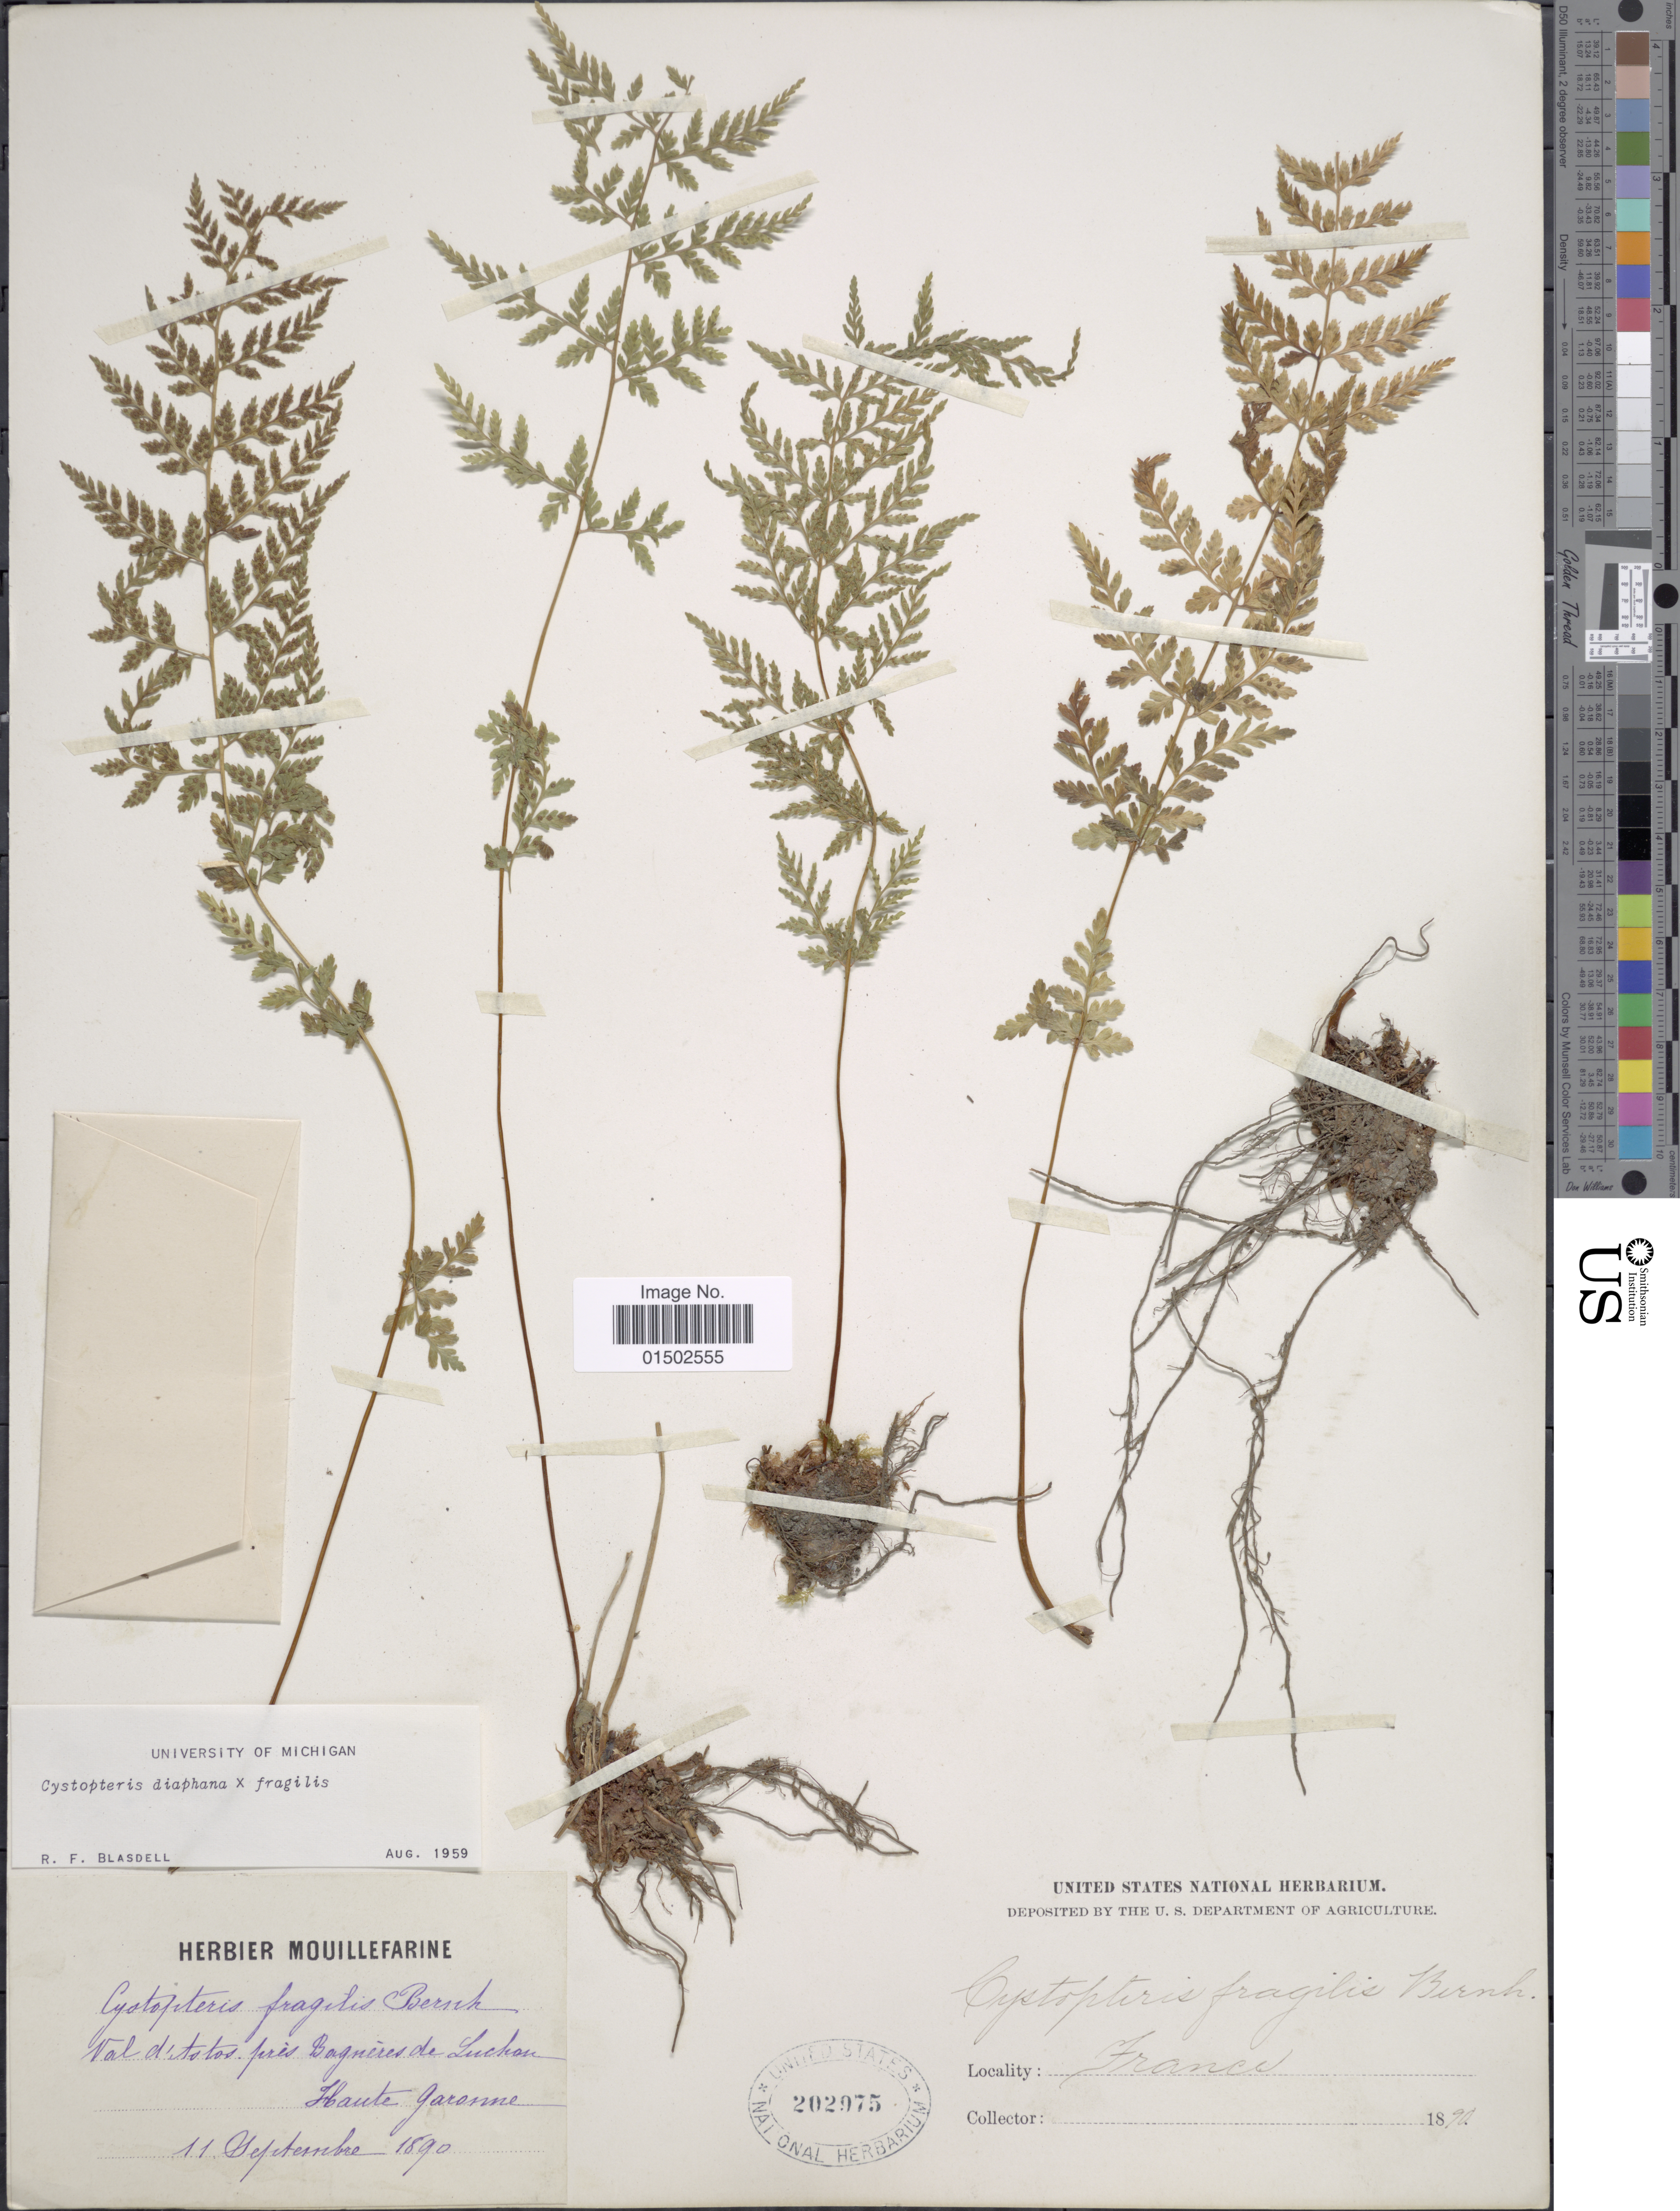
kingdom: Plantae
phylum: Tracheophyta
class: Polypodiopsida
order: Polypodiales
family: Cystopteridaceae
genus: Cystopteris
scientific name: Cystopteris diaphana x C. fragilis (L.) Bernh.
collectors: ex herb. Mouillefarine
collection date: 1890-09-11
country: France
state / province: Occitanie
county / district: Haute Garonne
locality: Val d'Astos, près Bagnères de Luchon.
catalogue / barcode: US 202975